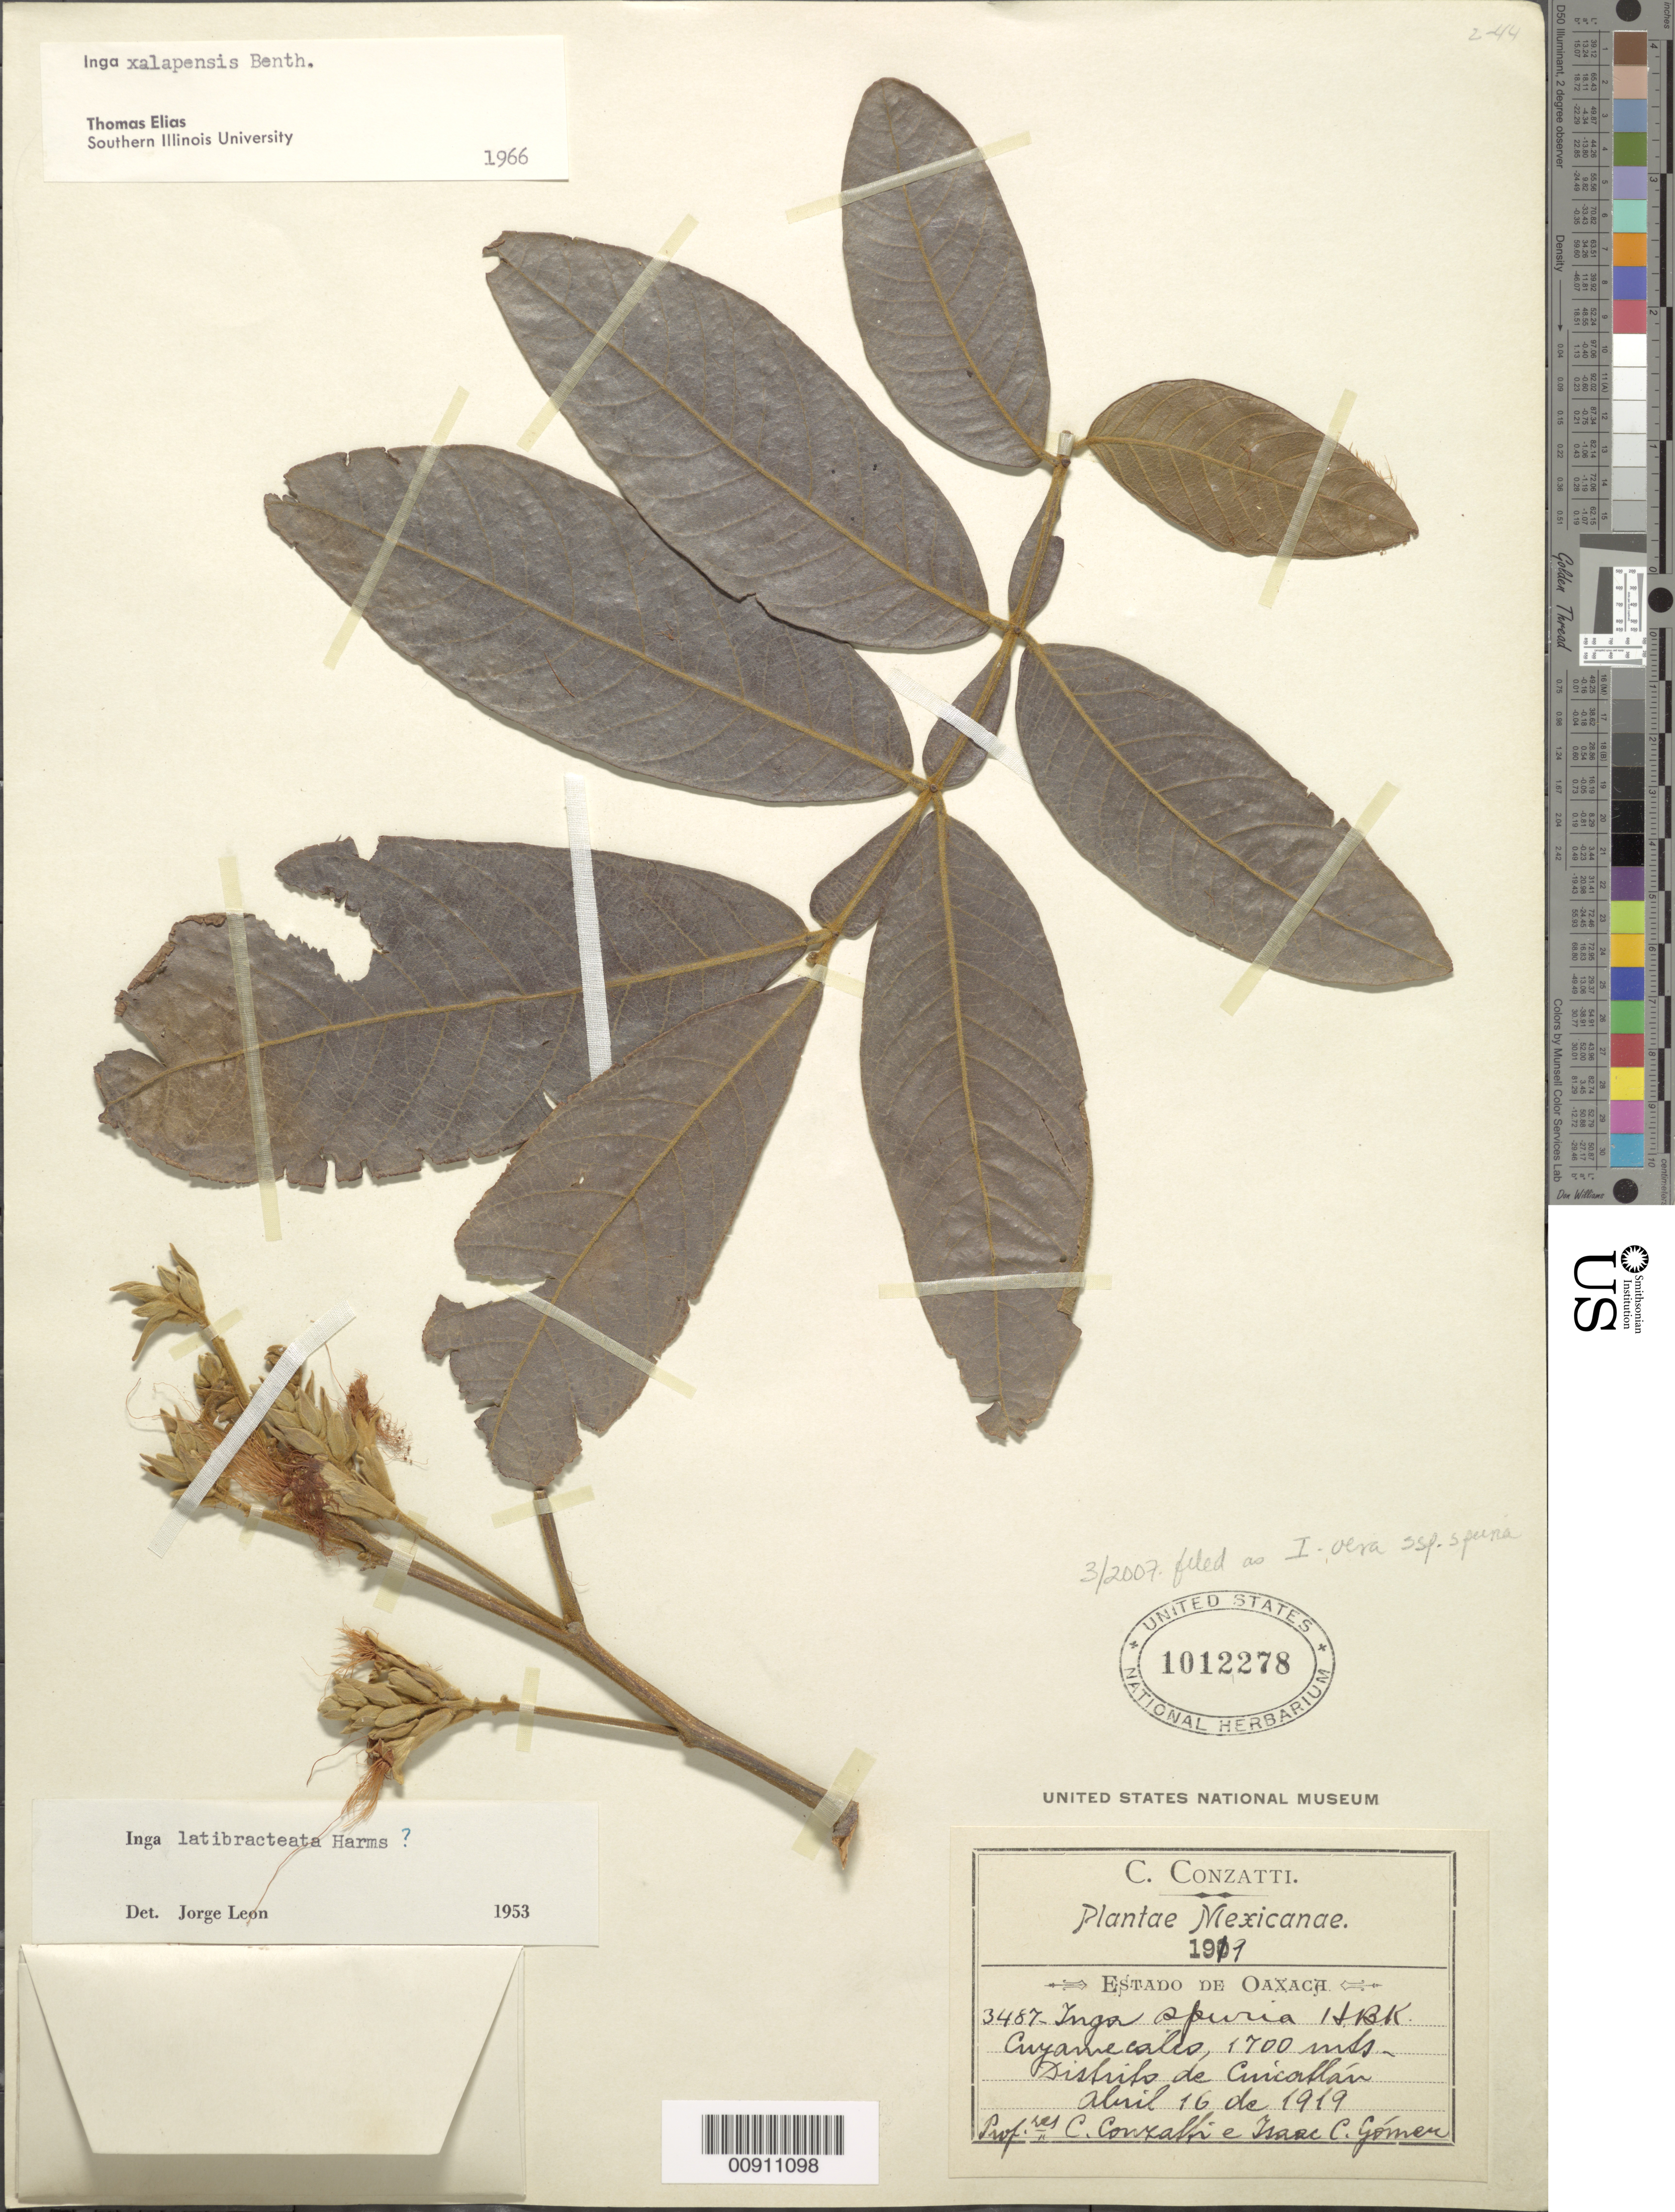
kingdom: Plantae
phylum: Tracheophyta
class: Magnoliopsida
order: Fabales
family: Fabaceae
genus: Inga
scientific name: Inga xalapensis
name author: Benth.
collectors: C. Conzatti & I. Gomez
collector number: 3487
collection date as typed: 16 Apr 1919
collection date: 1919-04-16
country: Mexico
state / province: Oaxaca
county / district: Cuicatlán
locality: Cuyamecalco, Distrito de Cuicatlán, Oaxaca.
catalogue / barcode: US 1012278